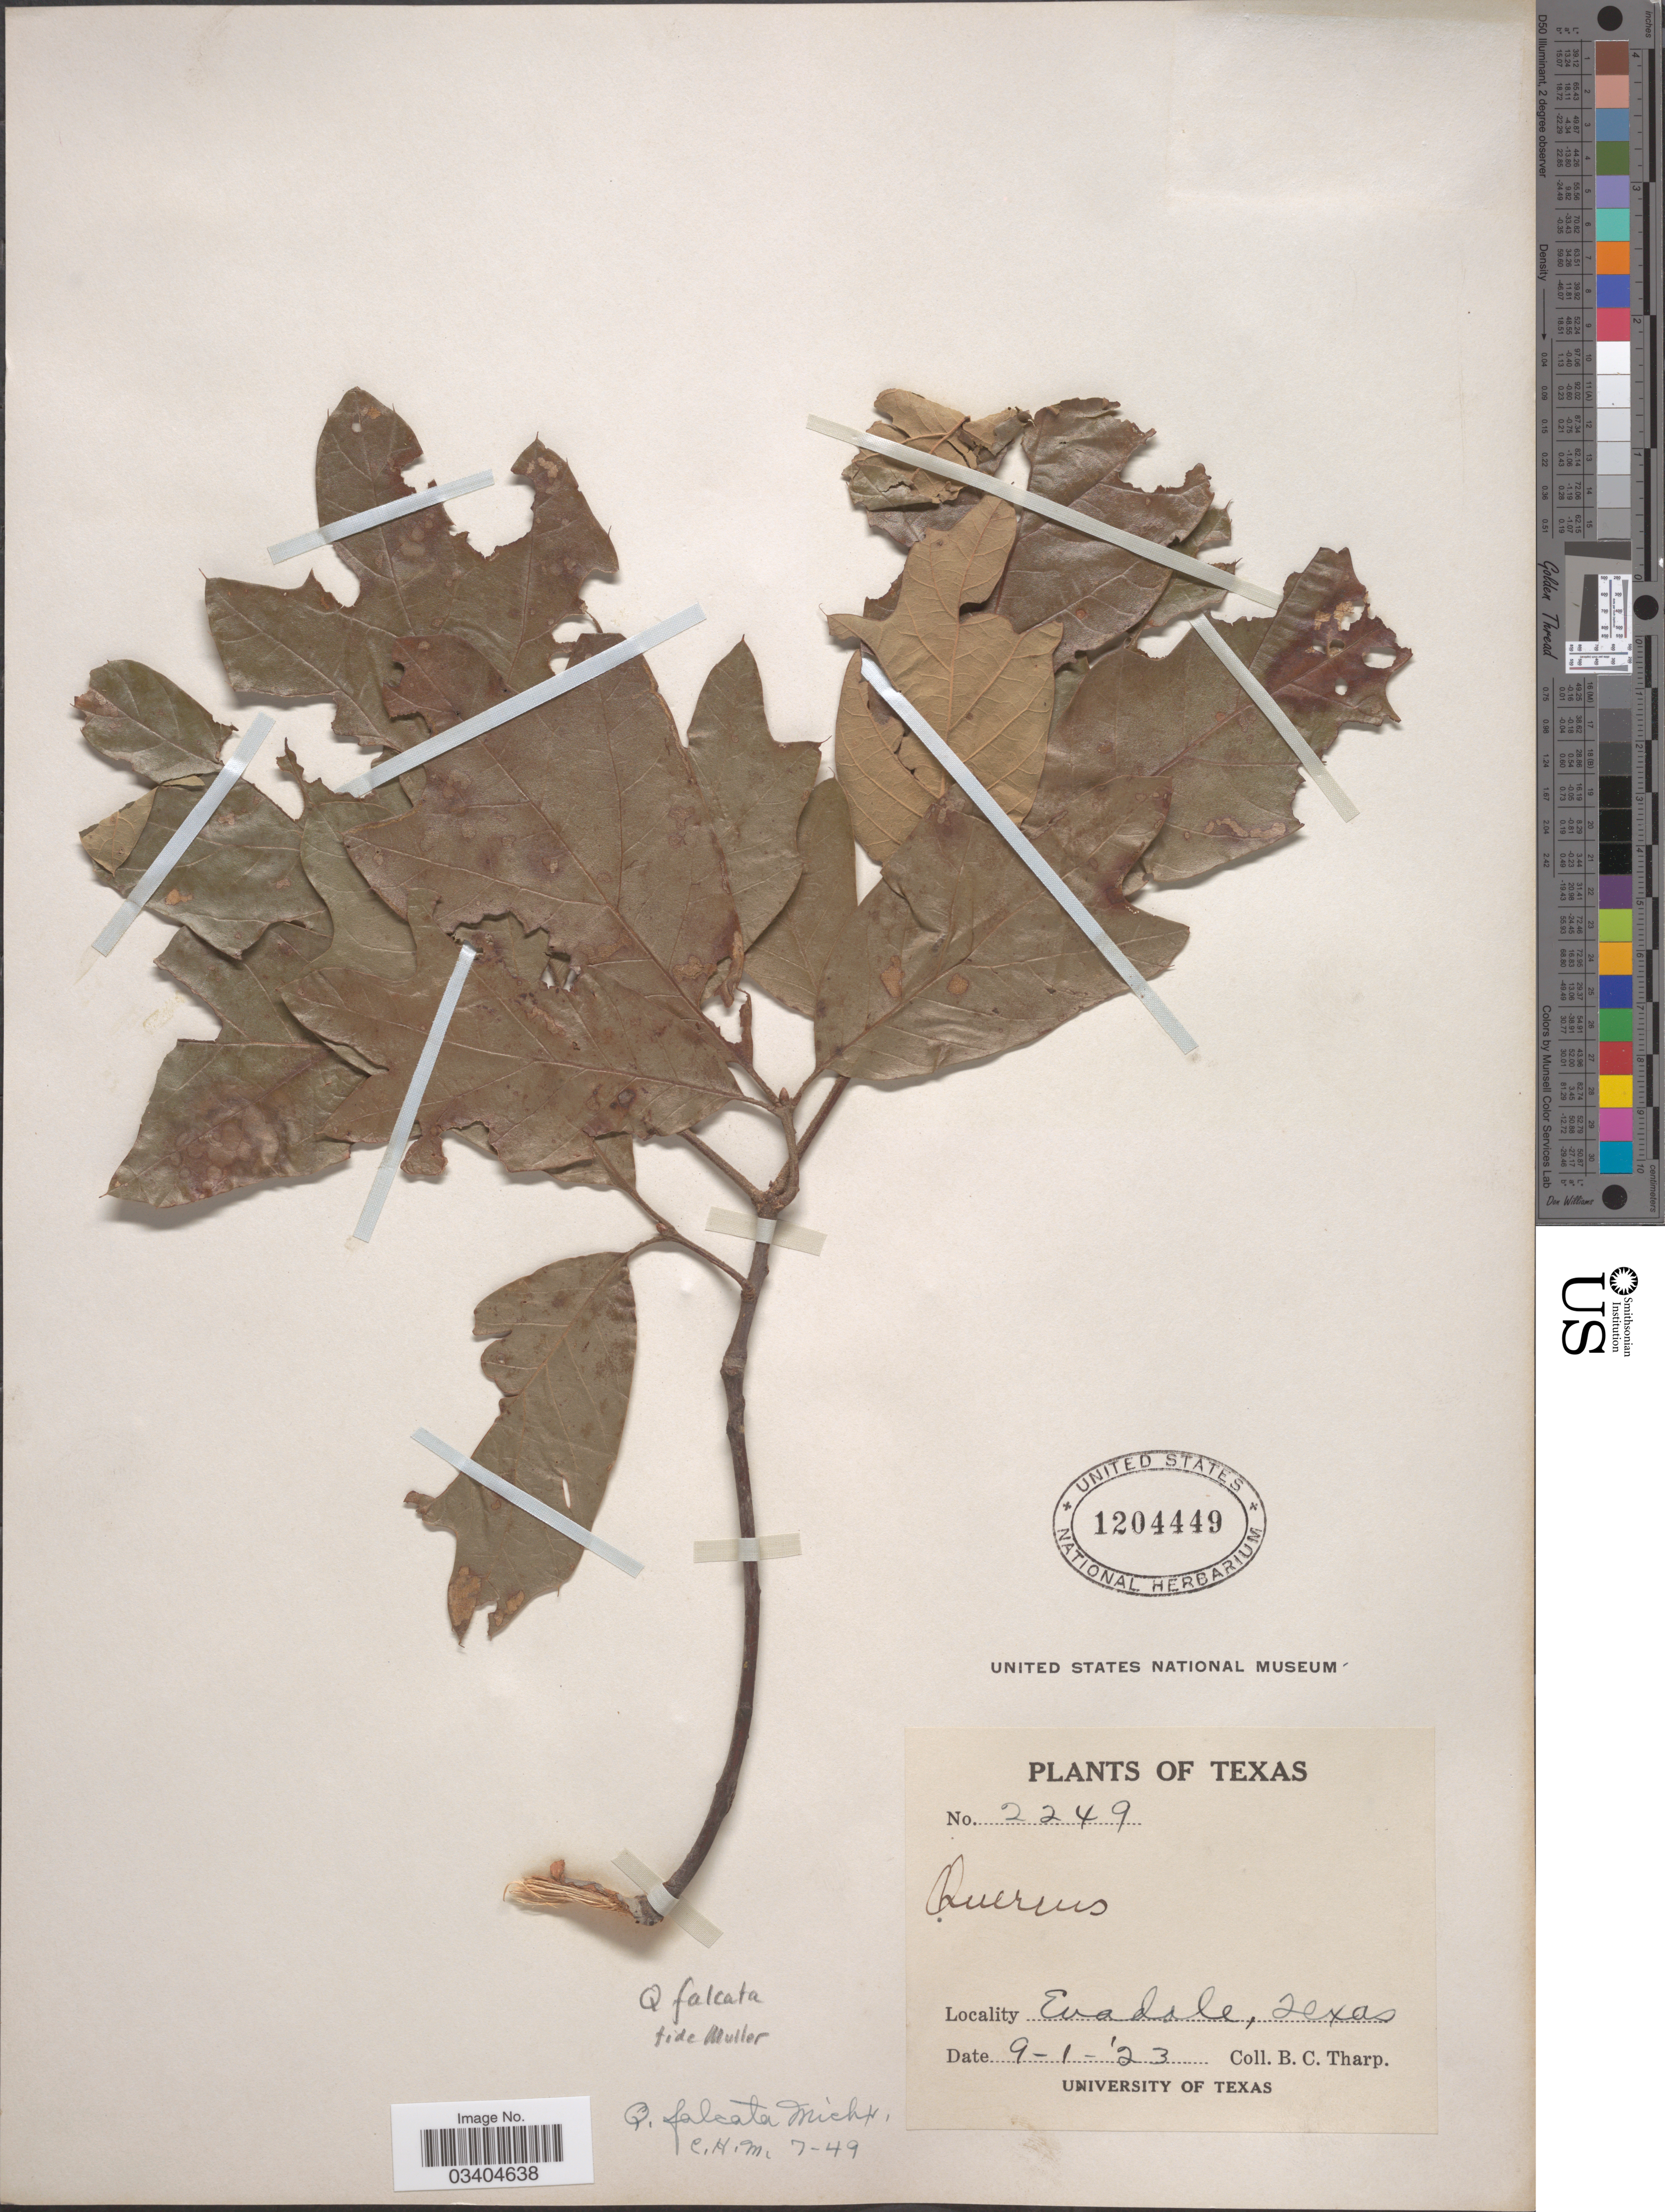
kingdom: Plantae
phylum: Tracheophyta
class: Magnoliopsida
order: Fagales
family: Fagaceae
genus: Quercus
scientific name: Quercus falcata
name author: Michx.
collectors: B. C. Tharp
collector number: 2249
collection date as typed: Transcribed d/m/y: 1/9/23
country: United States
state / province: Texas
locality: Evadale.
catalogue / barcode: US 1204449